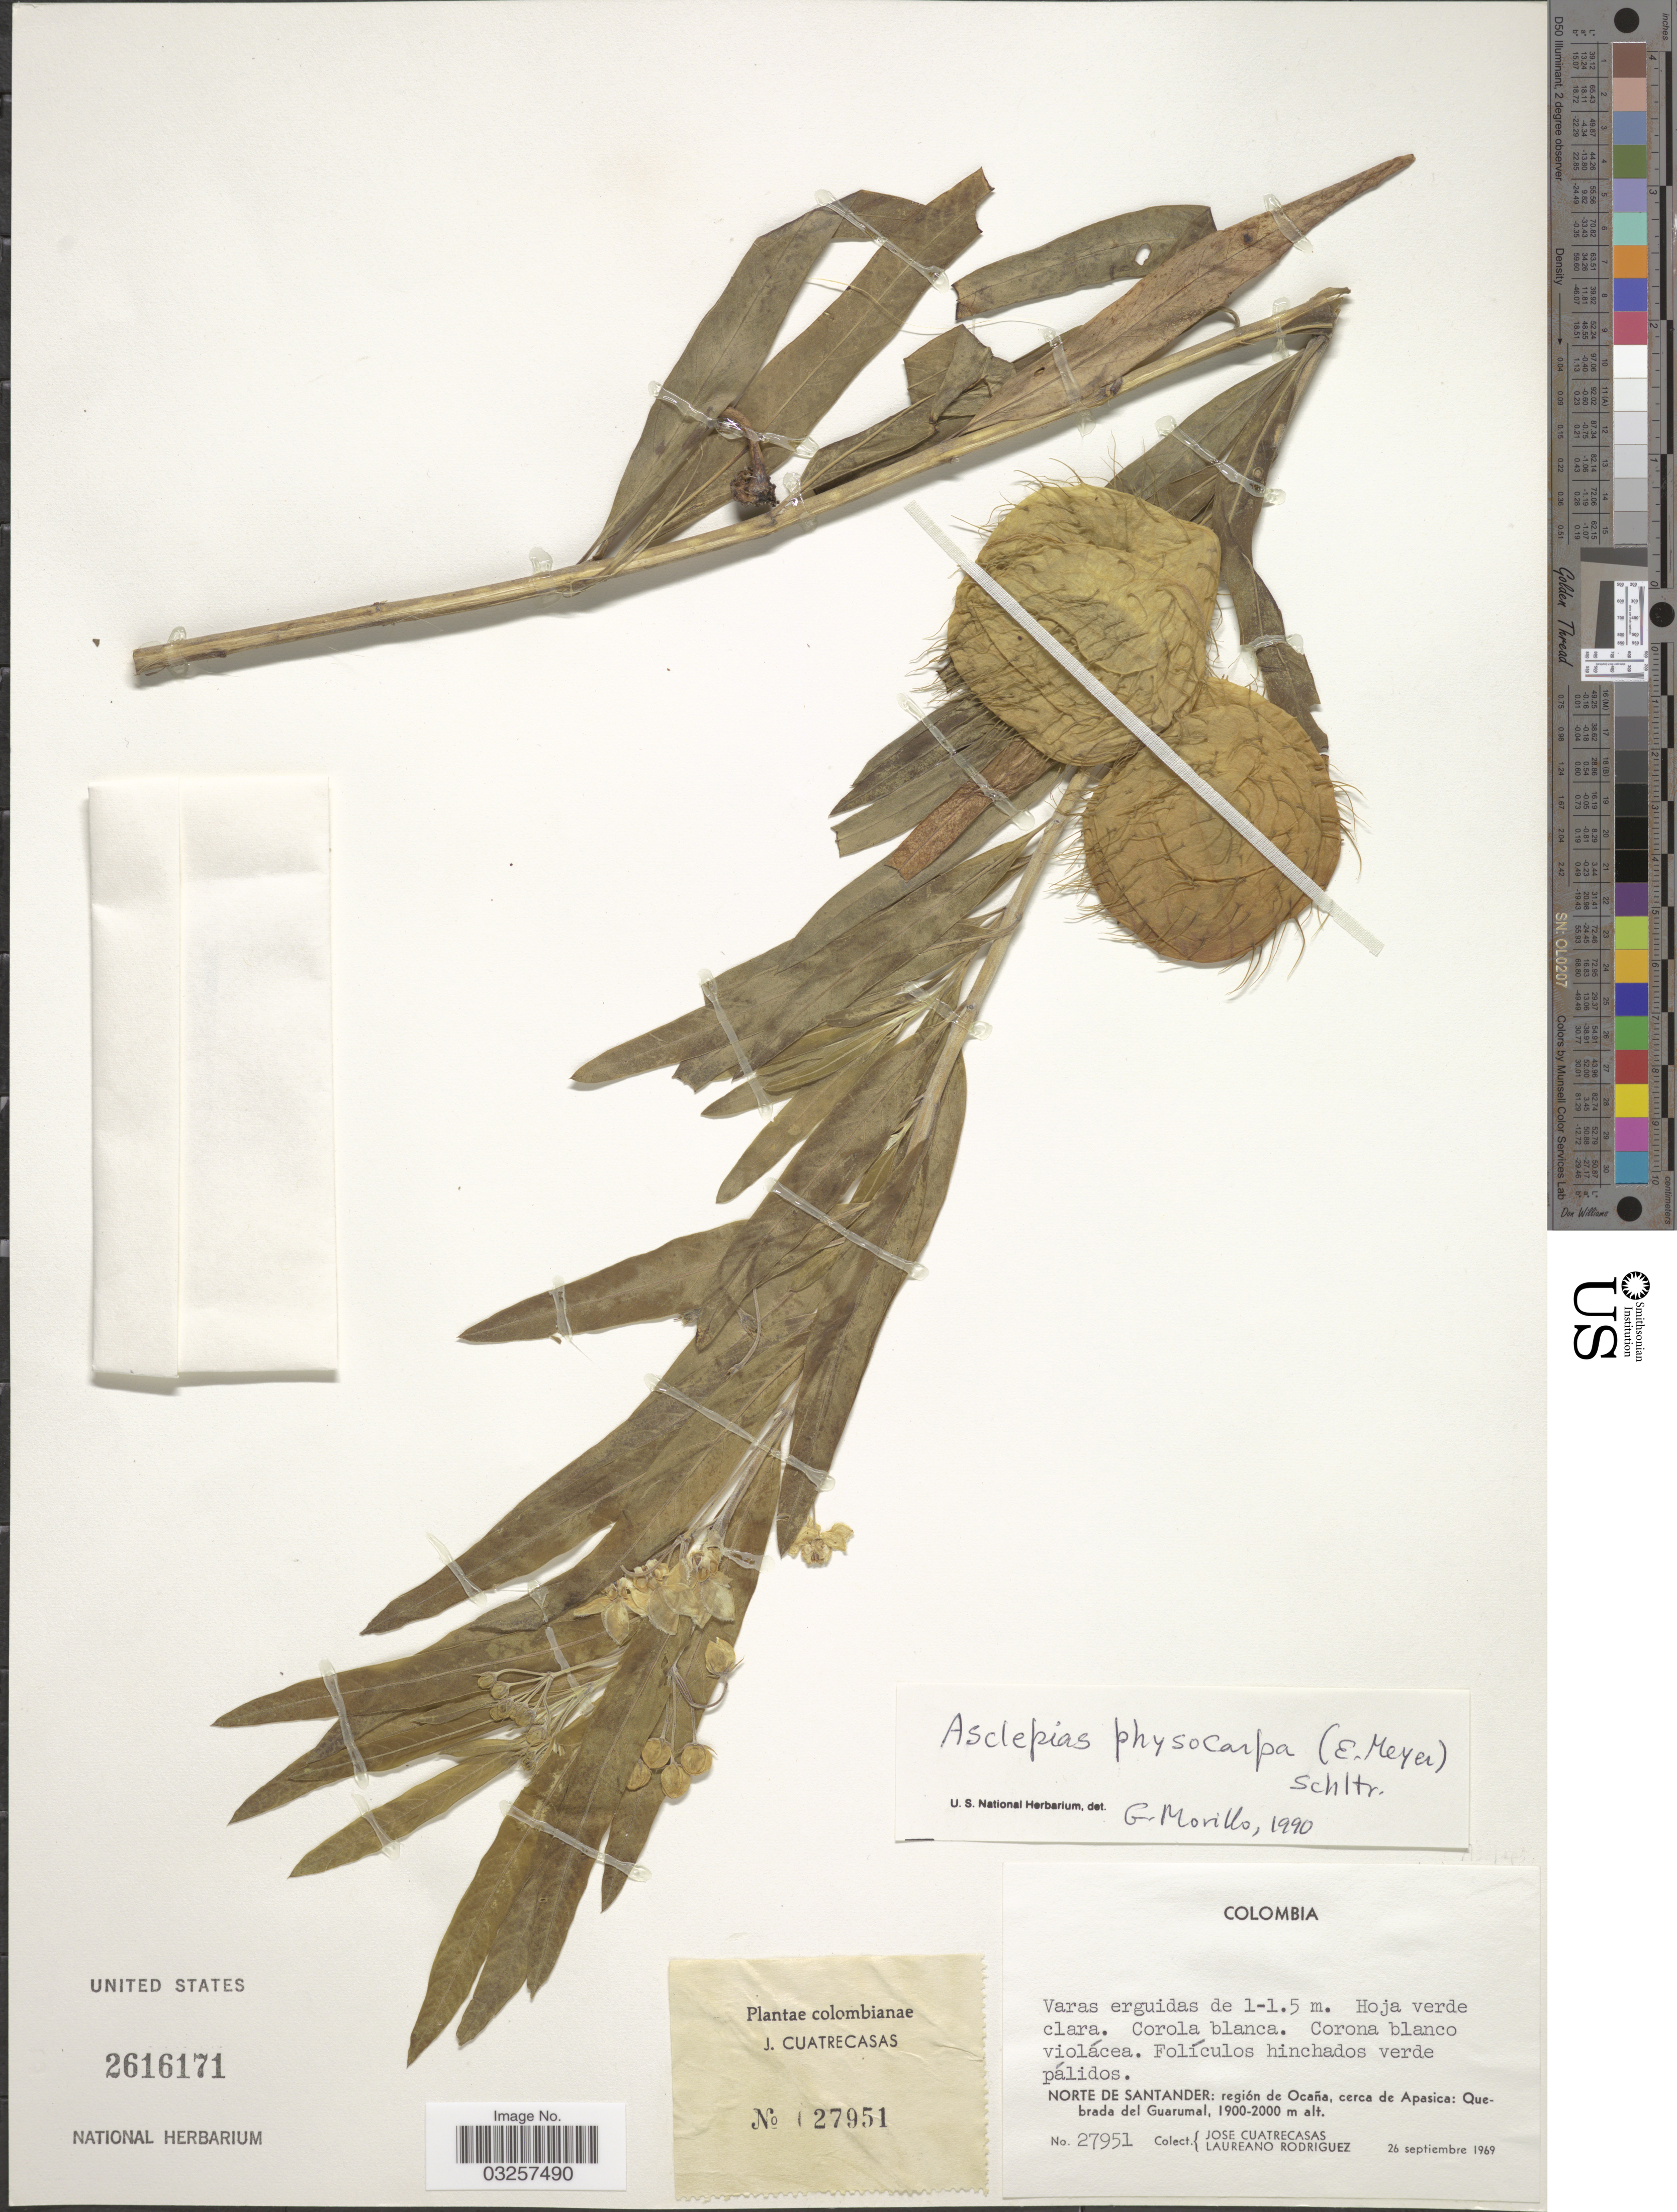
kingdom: Plantae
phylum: Tracheophyta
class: Magnoliopsida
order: Gentianales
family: Apocynaceae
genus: Asclepias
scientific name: Asclepias physocarpa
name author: (E. Mey.) Schltr.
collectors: J. Cuatrecasas & L. Rodriguez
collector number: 27951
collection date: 1969-09-26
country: Colombia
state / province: Norte de Santander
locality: Región de Ocaña, cerca de Apasica: Quebrada del Guarumal.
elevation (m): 1900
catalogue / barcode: US 2616171